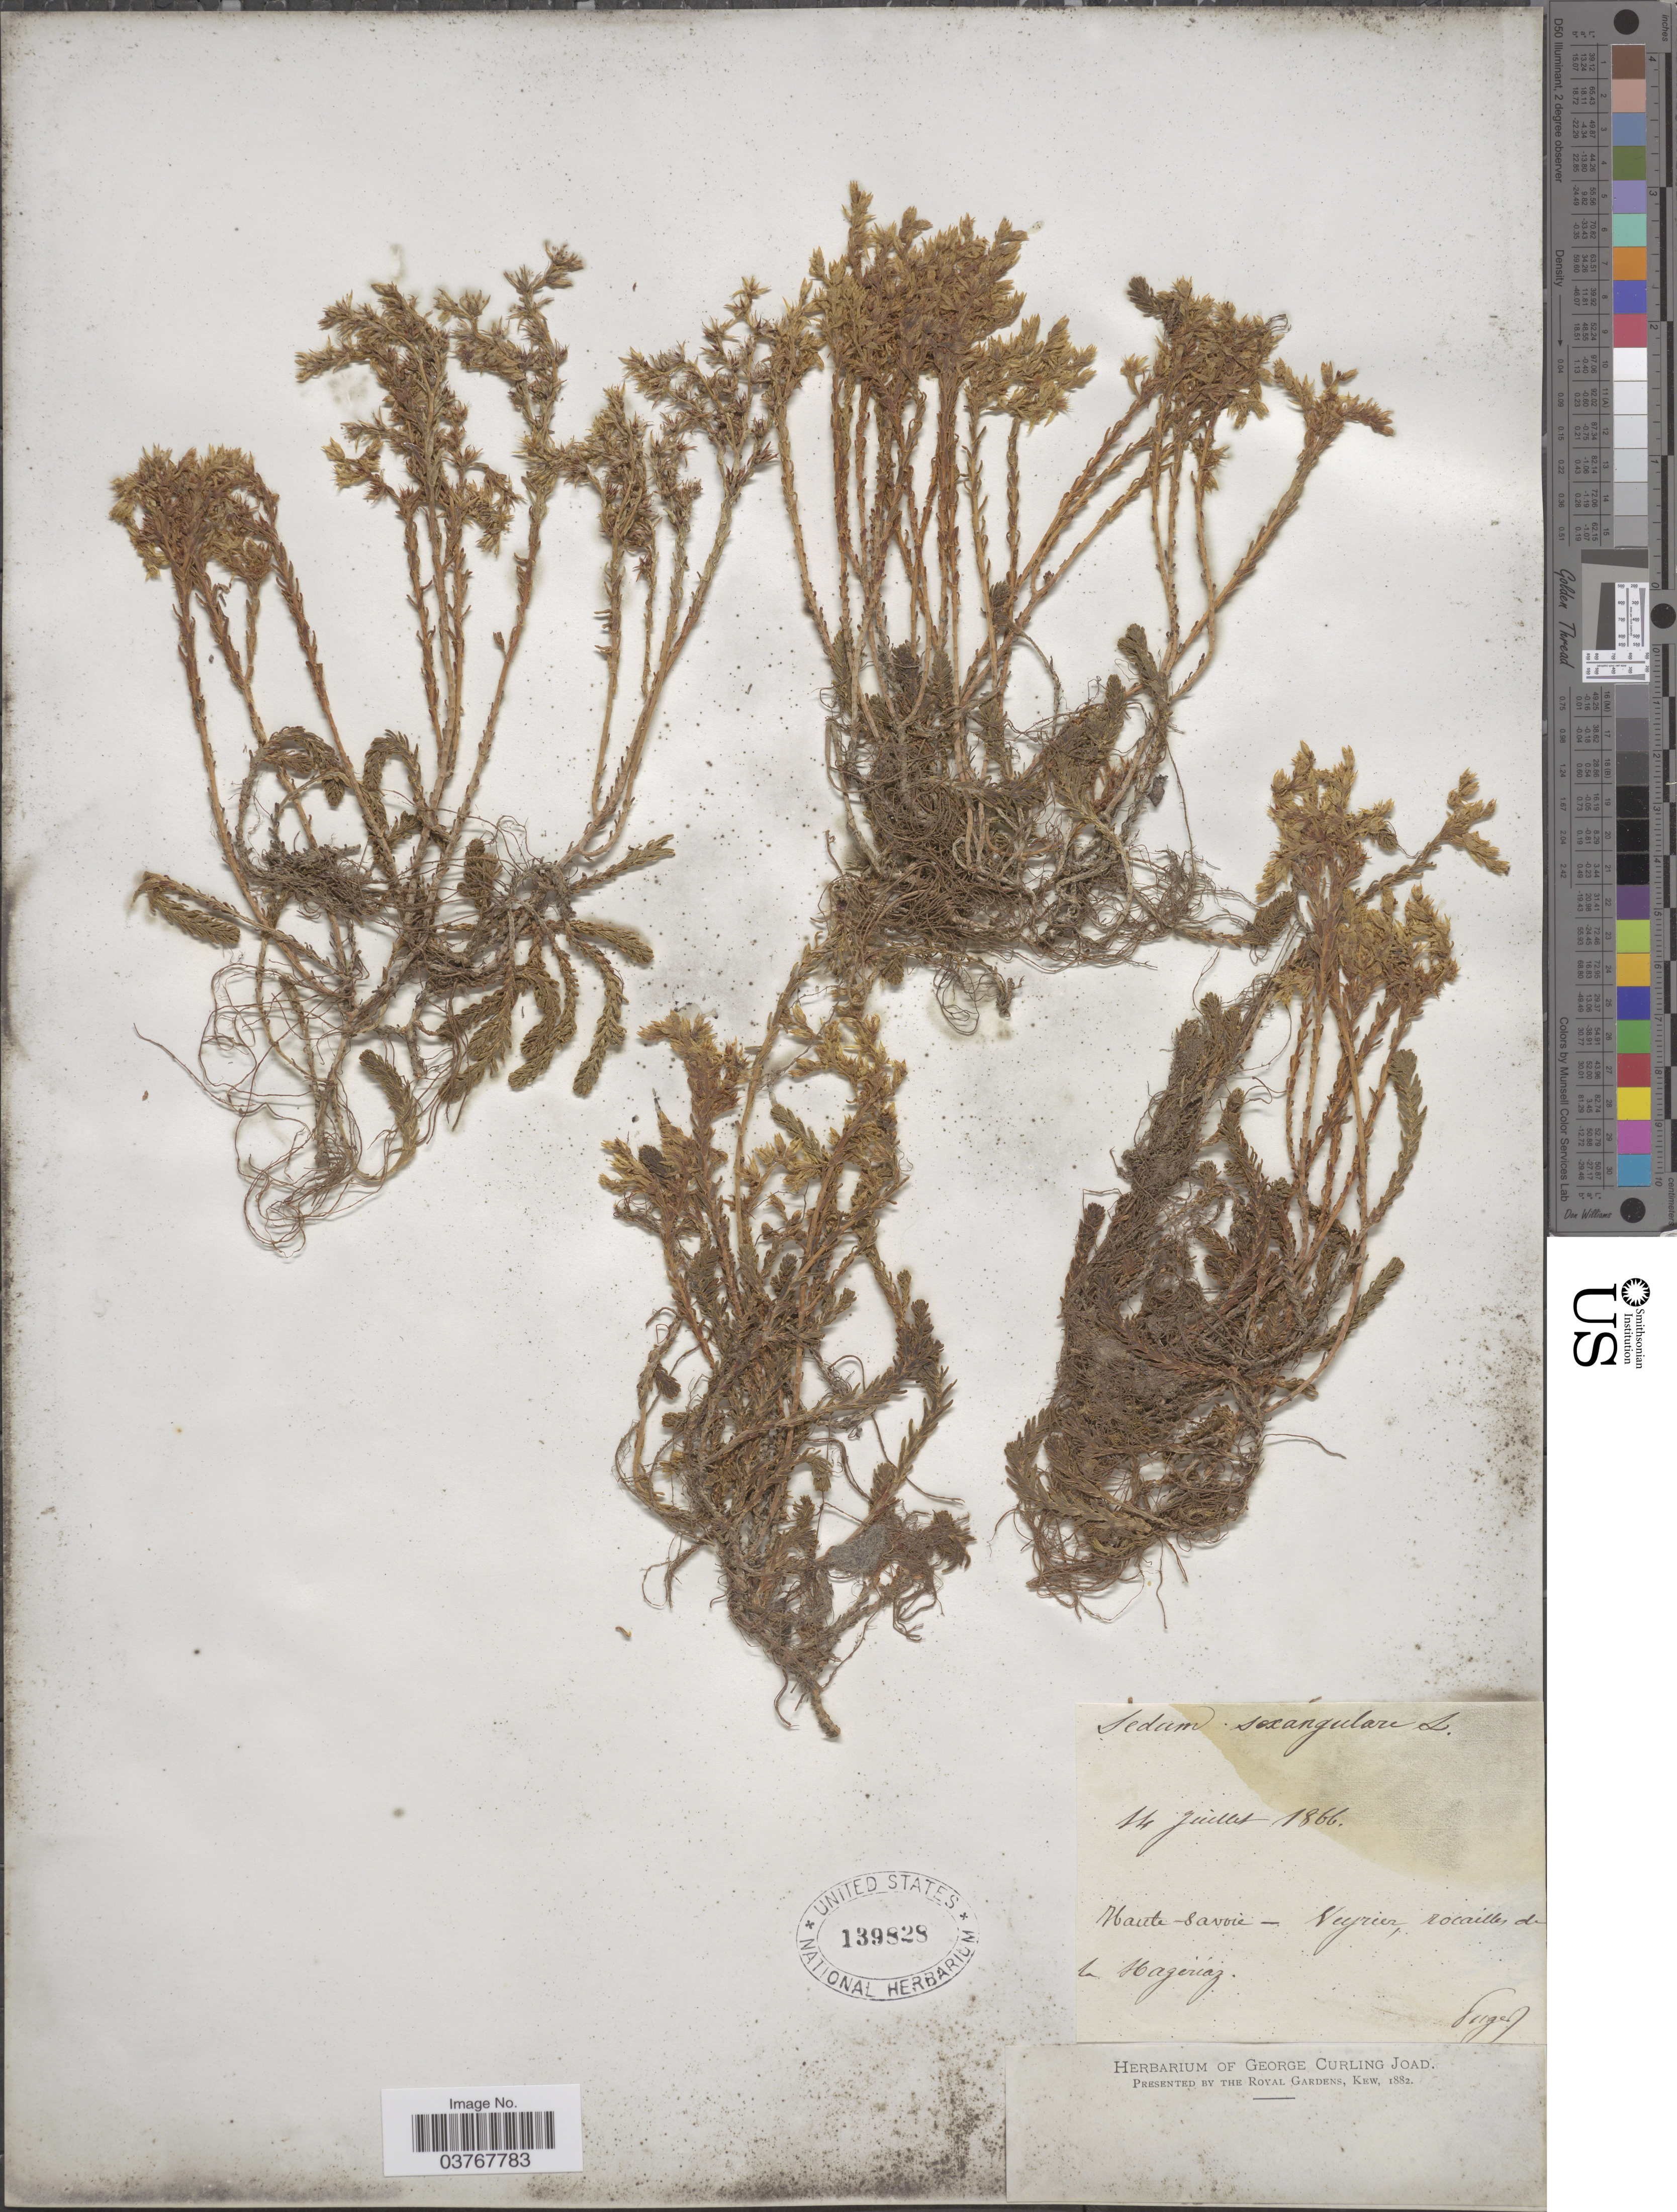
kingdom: Plantae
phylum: Tracheophyta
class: Magnoliopsida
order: Saxifragales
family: Crassulaceae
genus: Sedum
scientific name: Sedum sexangulare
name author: L.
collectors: -. Puget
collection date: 1866-07-14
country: France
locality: Haute Savoie - Veyrier, rocailles de la Hageriaz. [interpreted]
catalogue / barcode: US 139828